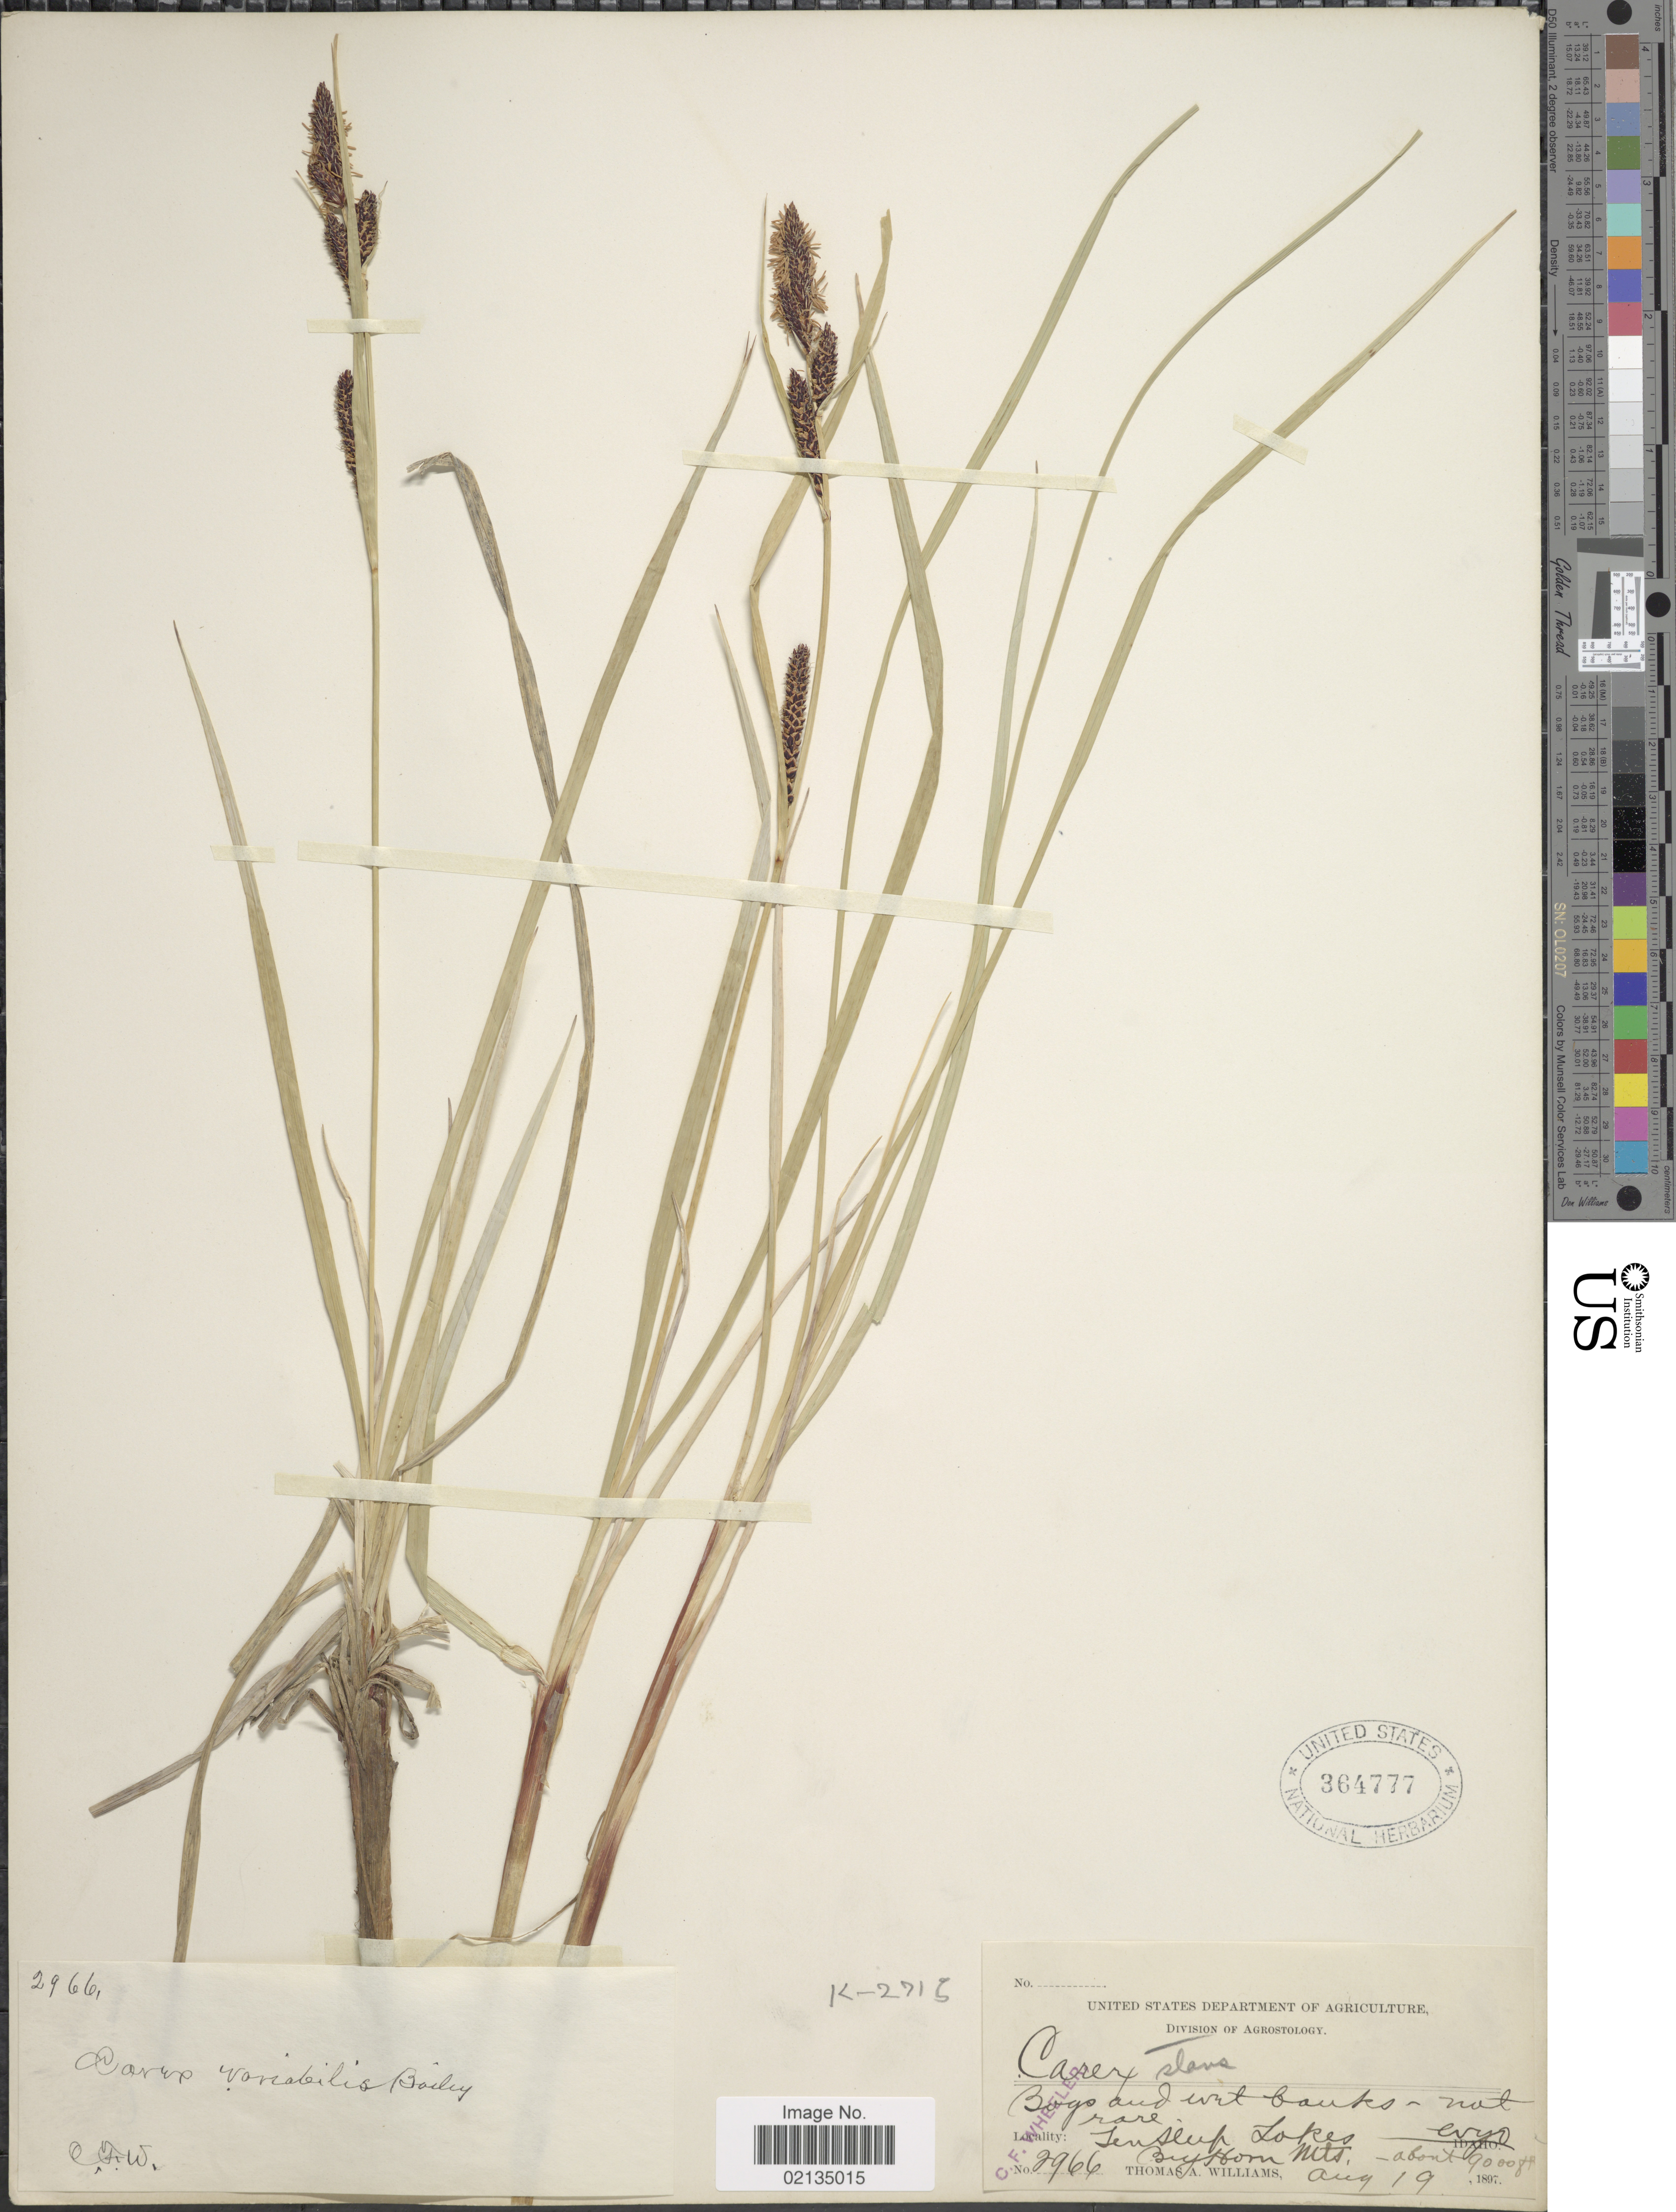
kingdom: Plantae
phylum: Tracheophyta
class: Liliopsida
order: Poales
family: Cyperaceae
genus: Carex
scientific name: Carex aquatilis var. minor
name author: Boott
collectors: T. A. Williams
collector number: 2966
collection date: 1897-08-19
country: United States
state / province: Wyoming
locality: Ten Sleep Lakes, Big Horn Mts.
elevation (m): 2743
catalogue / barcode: US 364777